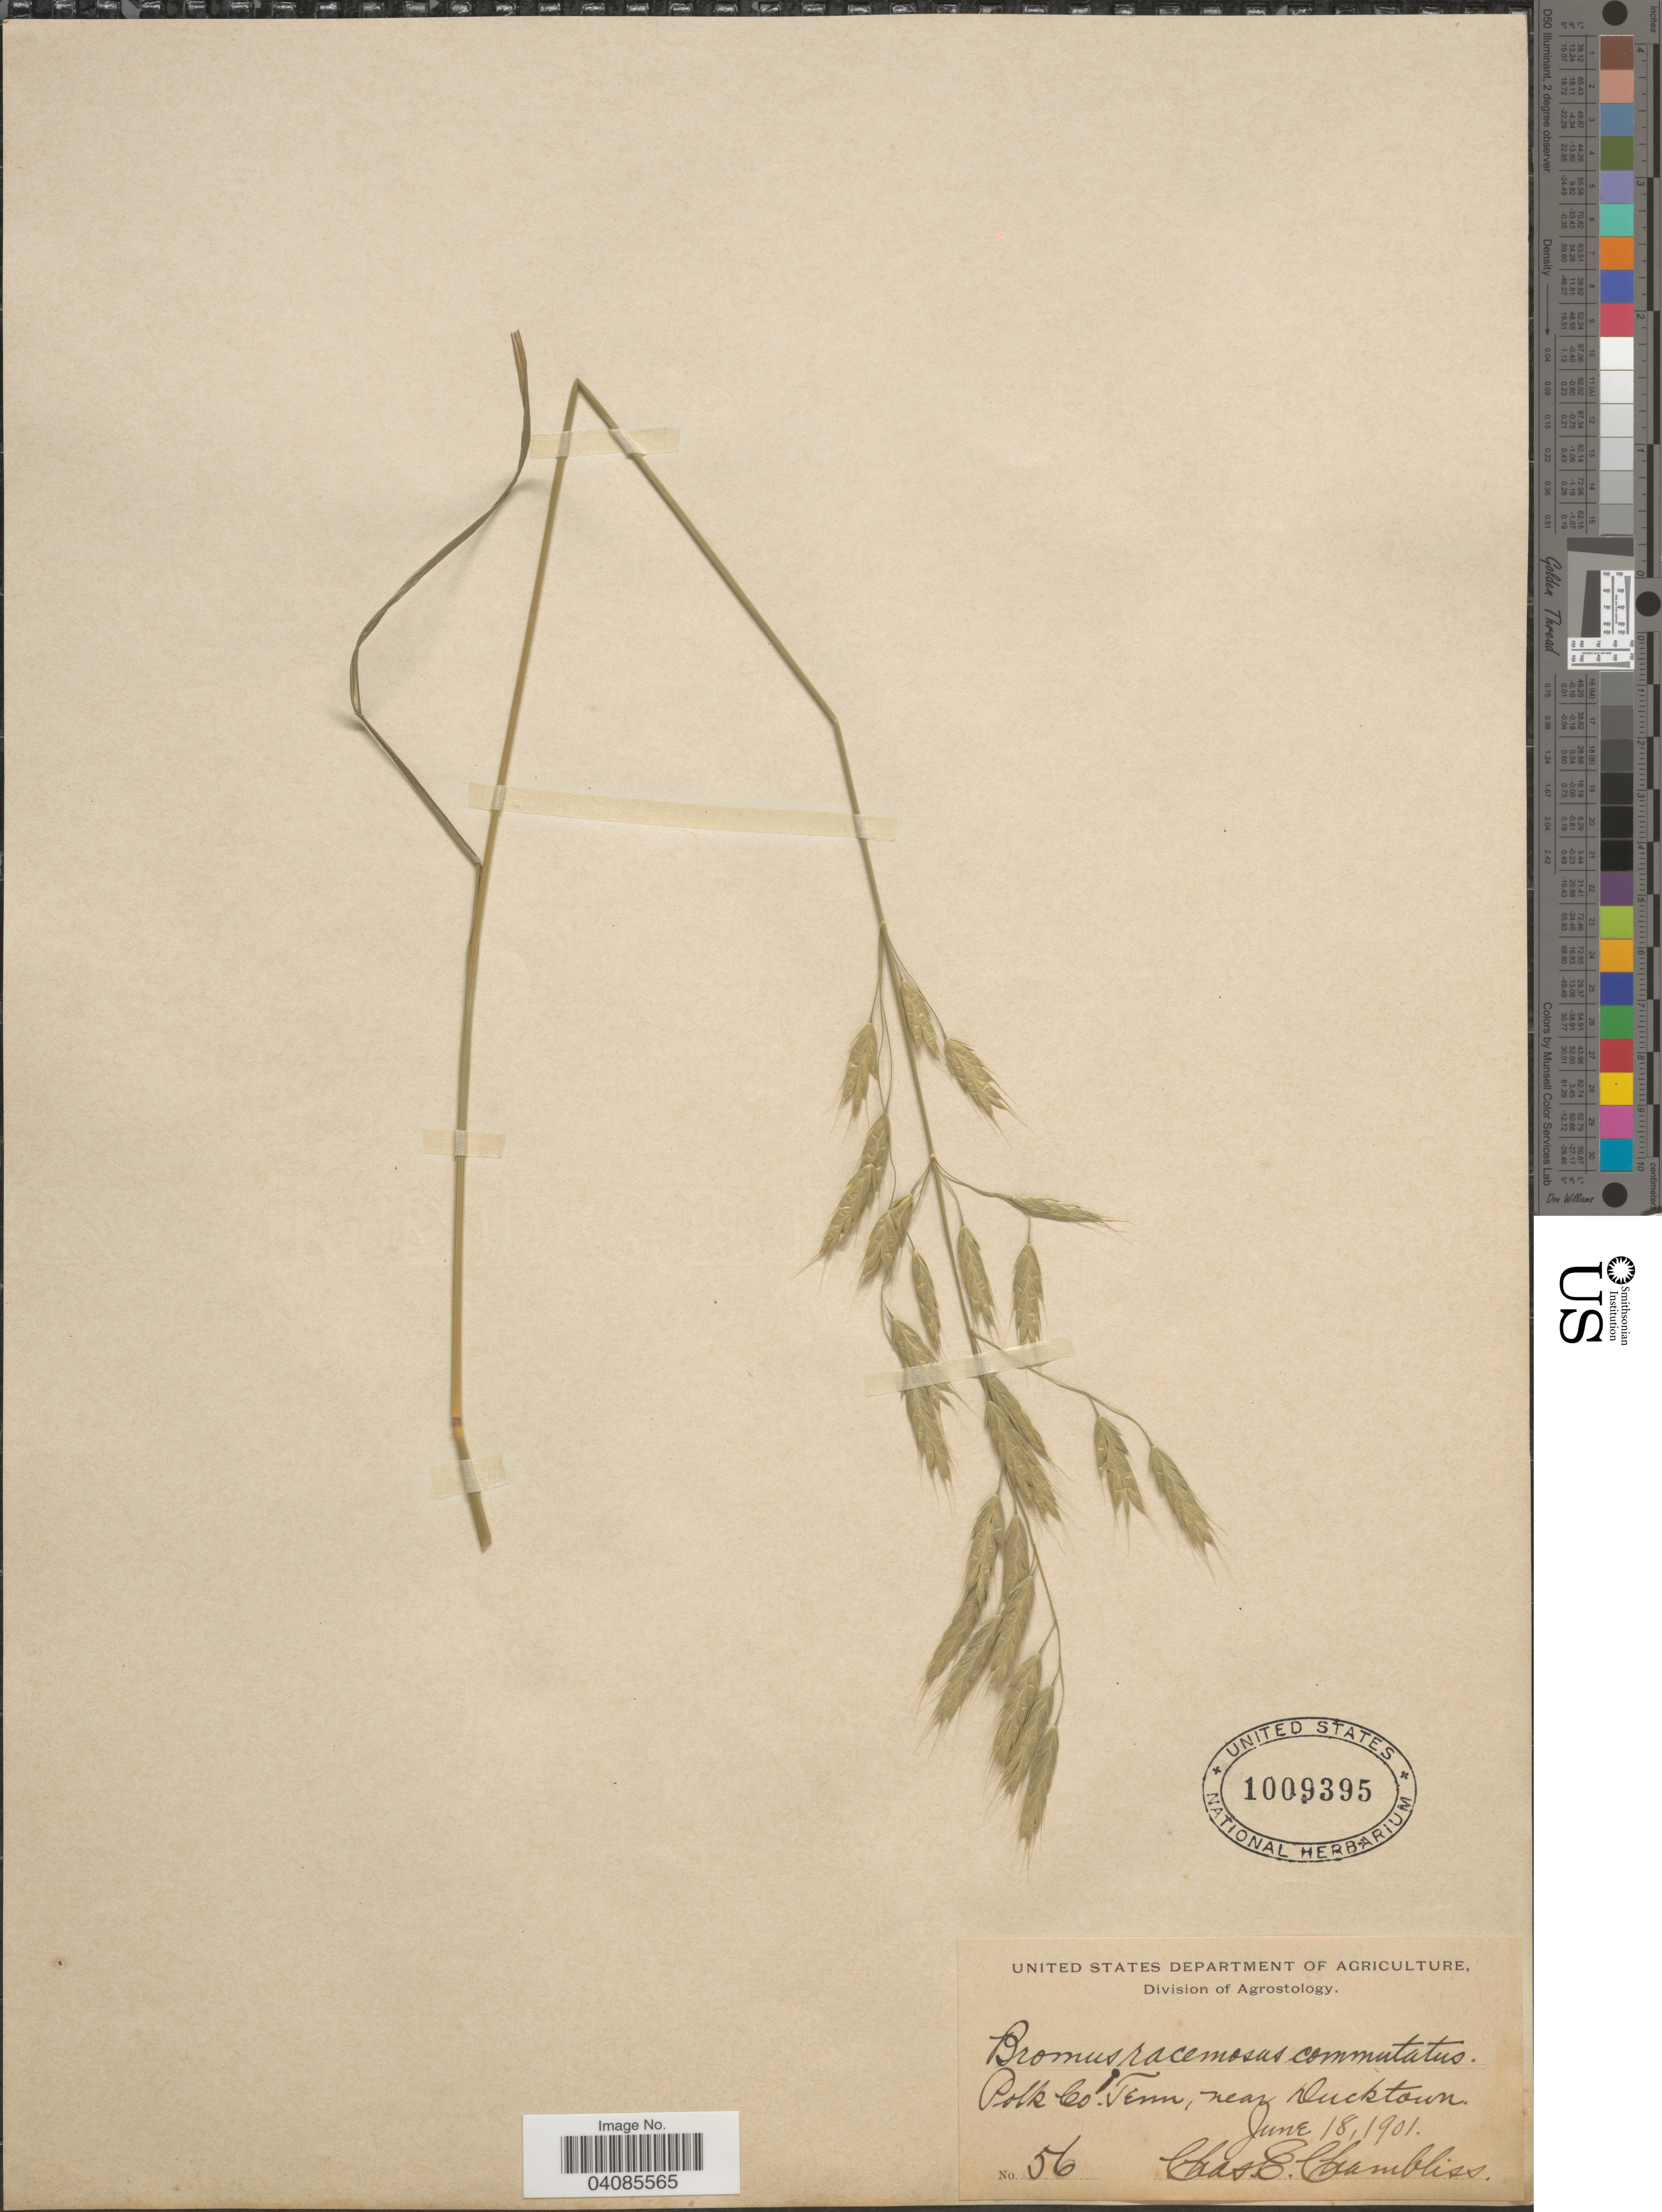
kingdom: Plantae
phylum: Tracheophyta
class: Liliopsida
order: Poales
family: Poaceae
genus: Bromus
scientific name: Bromus secalinus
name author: L.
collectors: C. Chambliss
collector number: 56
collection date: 1901-06-18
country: United States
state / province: Tennessee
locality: Polk Co. near Ducktown.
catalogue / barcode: US 1009395